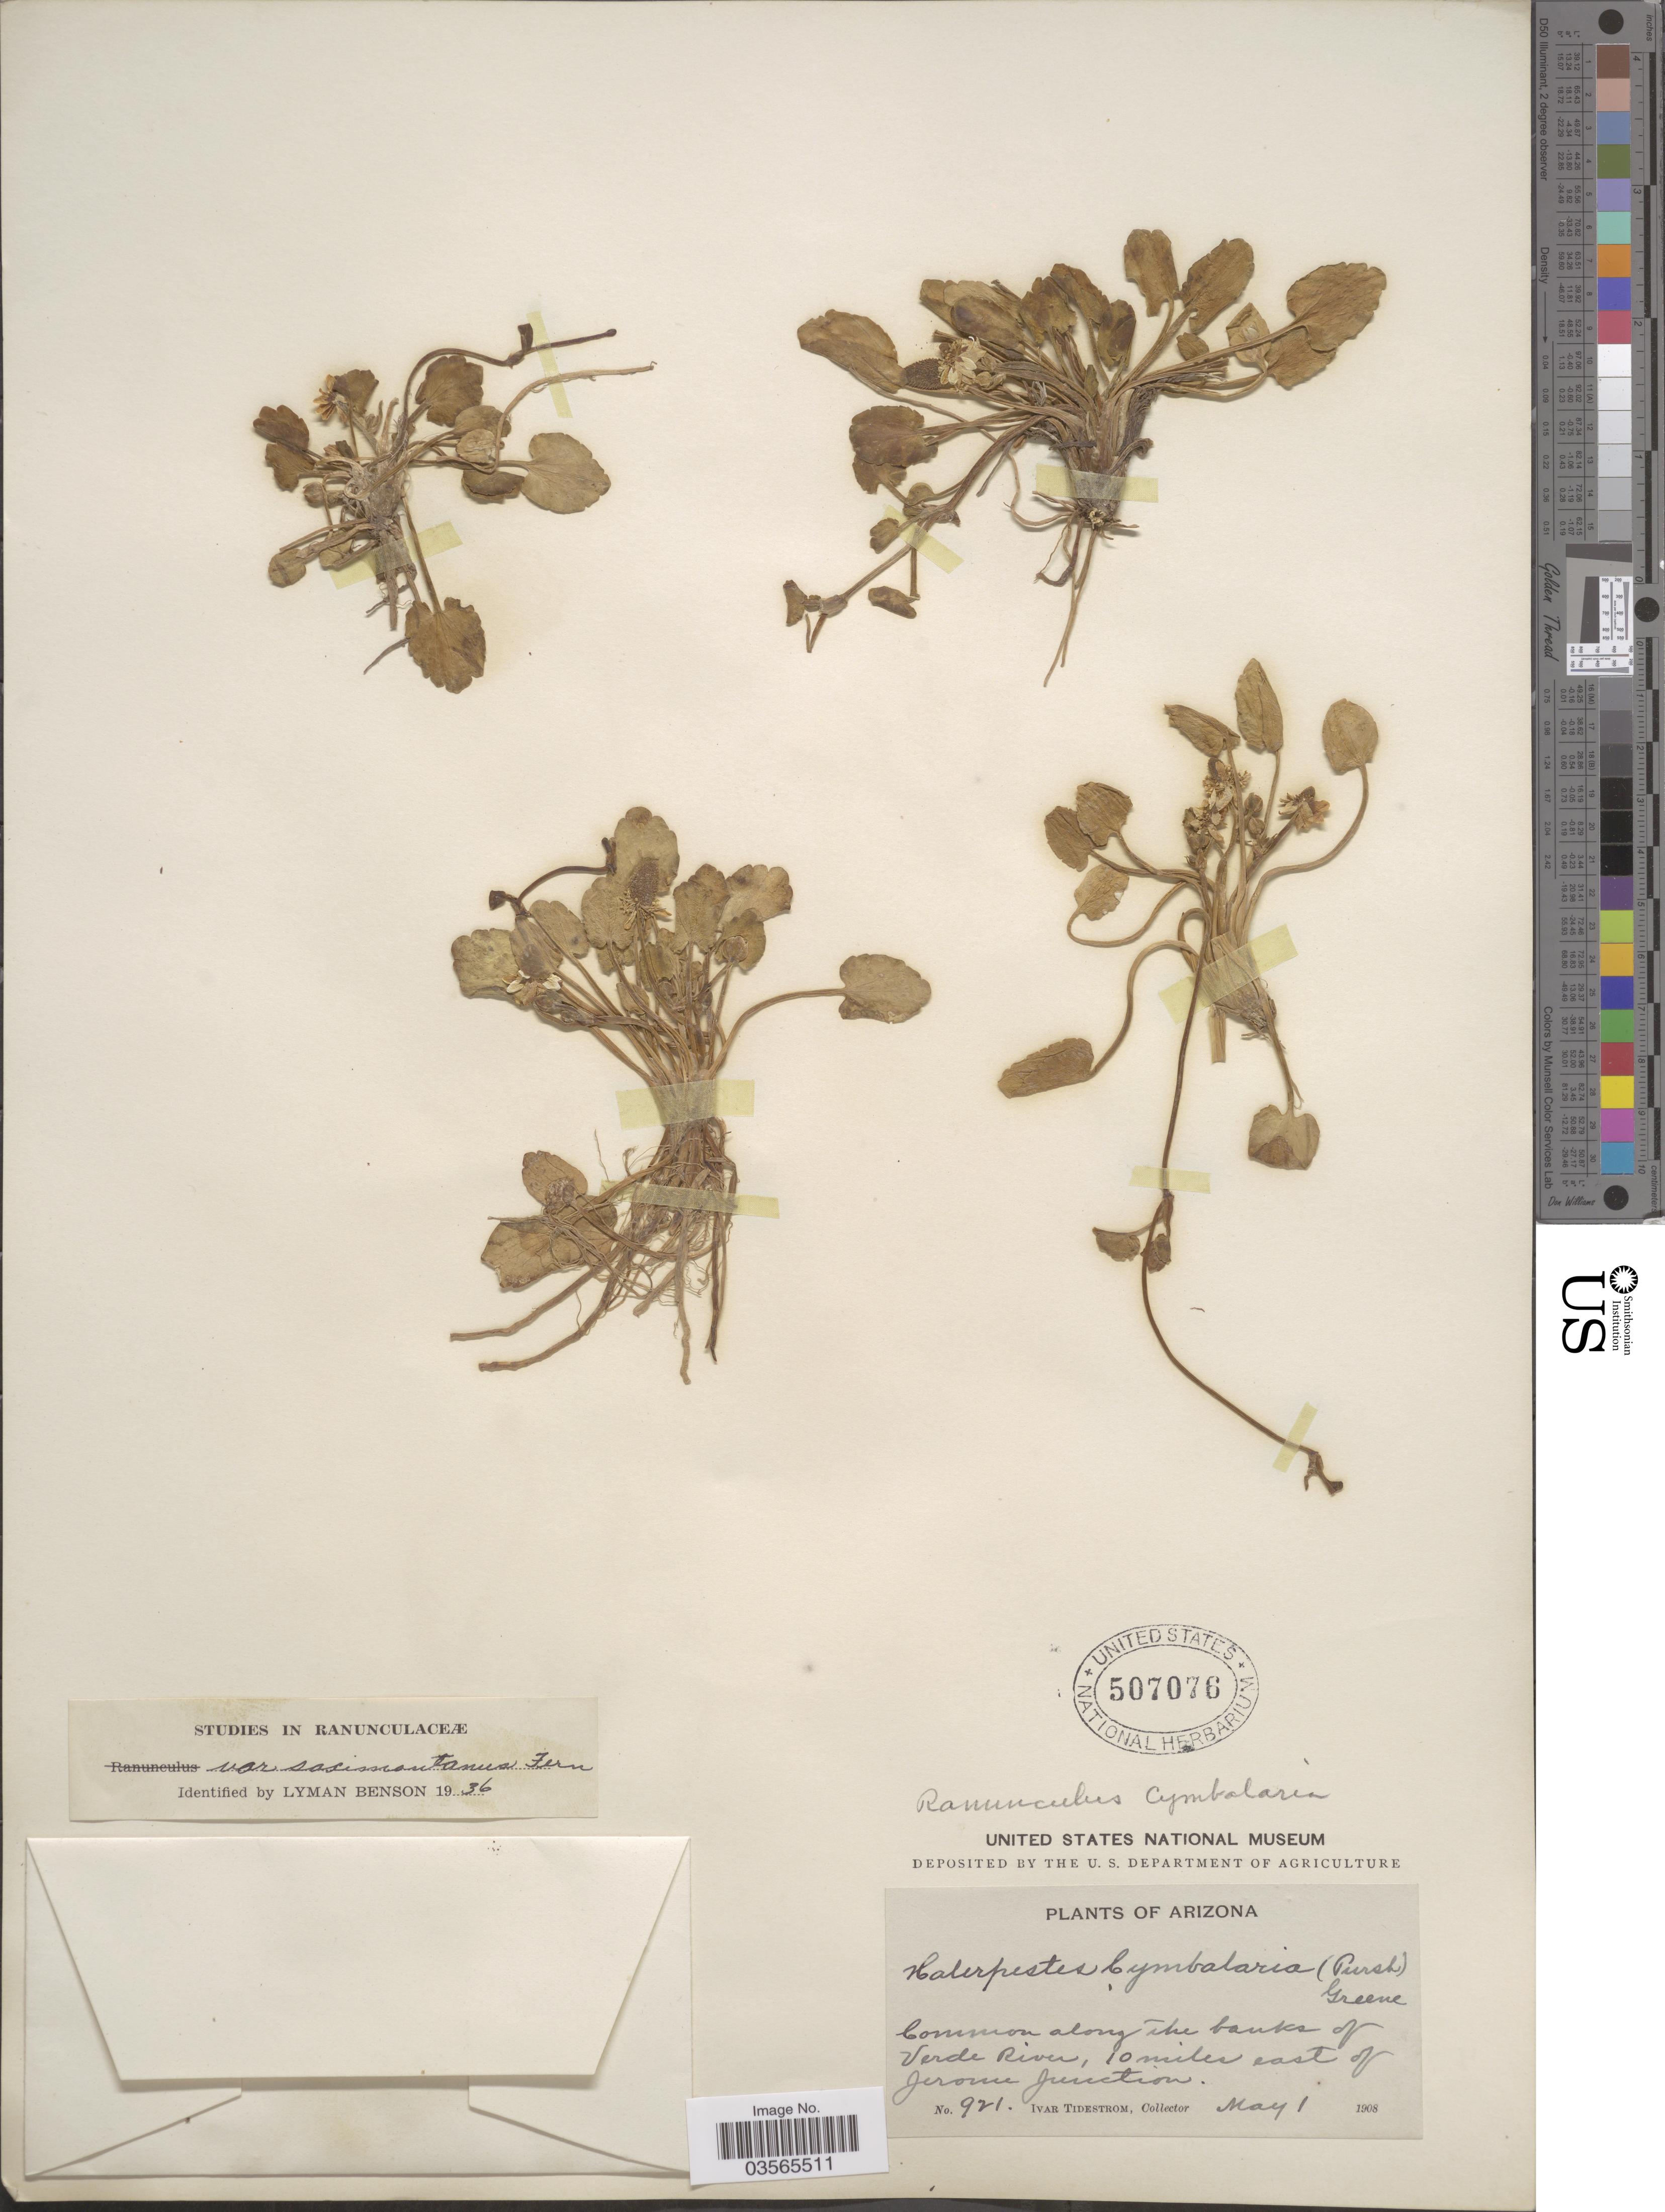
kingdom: Plantae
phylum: Tracheophyta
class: Magnoliopsida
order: Ranunculales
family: Ranunculaceae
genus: Halerpestes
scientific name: Halerpestes cymbalaria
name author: (Pursh) Greene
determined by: Strong, M. T., (US), Smithsonian Institution - National Museum of Natural History (UNITED STATES)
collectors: I. F. Tidestrom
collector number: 921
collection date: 1908-05-01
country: United States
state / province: Arizona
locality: Along the banks of Verde River, 10 miles east of Jerome Junction.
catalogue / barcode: US 507076